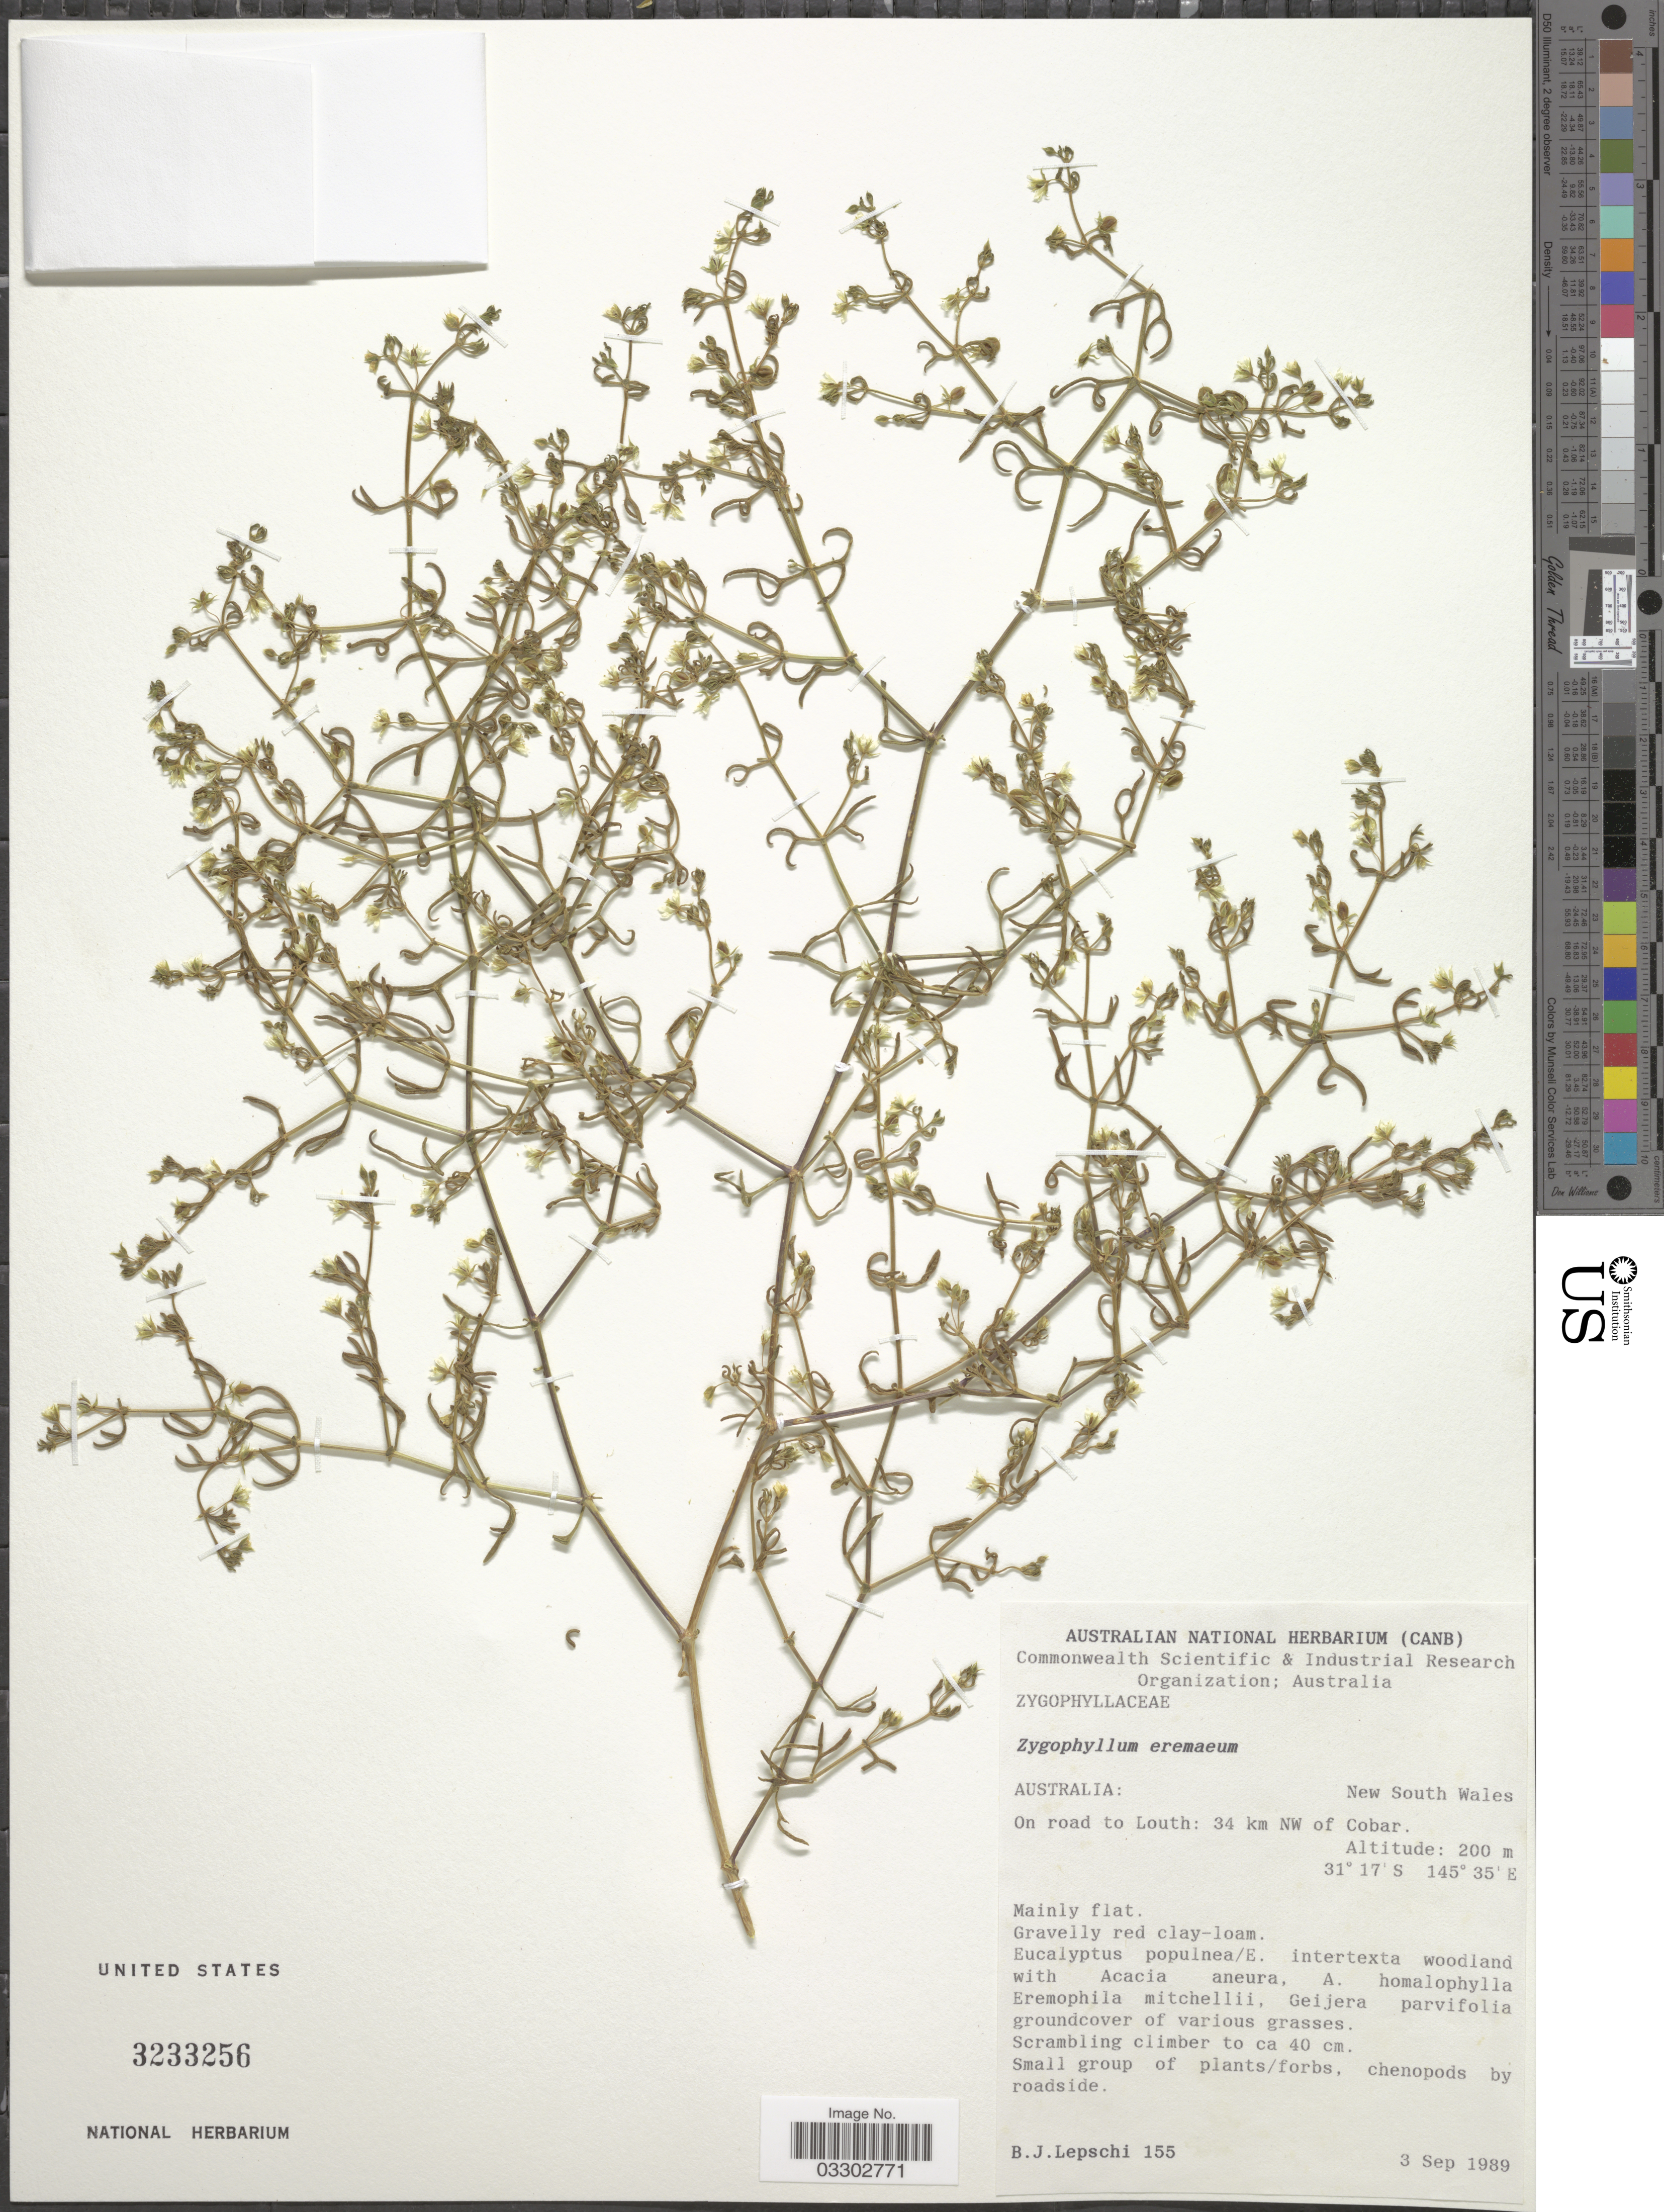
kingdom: Plantae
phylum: Tracheophyta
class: Magnoliopsida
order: Zygophyllales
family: Zygophyllaceae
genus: Roepera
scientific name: Roepera eremaea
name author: (Diels) Beier & Thulin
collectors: B. Lepschi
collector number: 155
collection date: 1989-09-03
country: Australia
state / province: New South Wales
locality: On road to Louth: 34 km NW of Cobar.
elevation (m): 200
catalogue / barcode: US 3233256